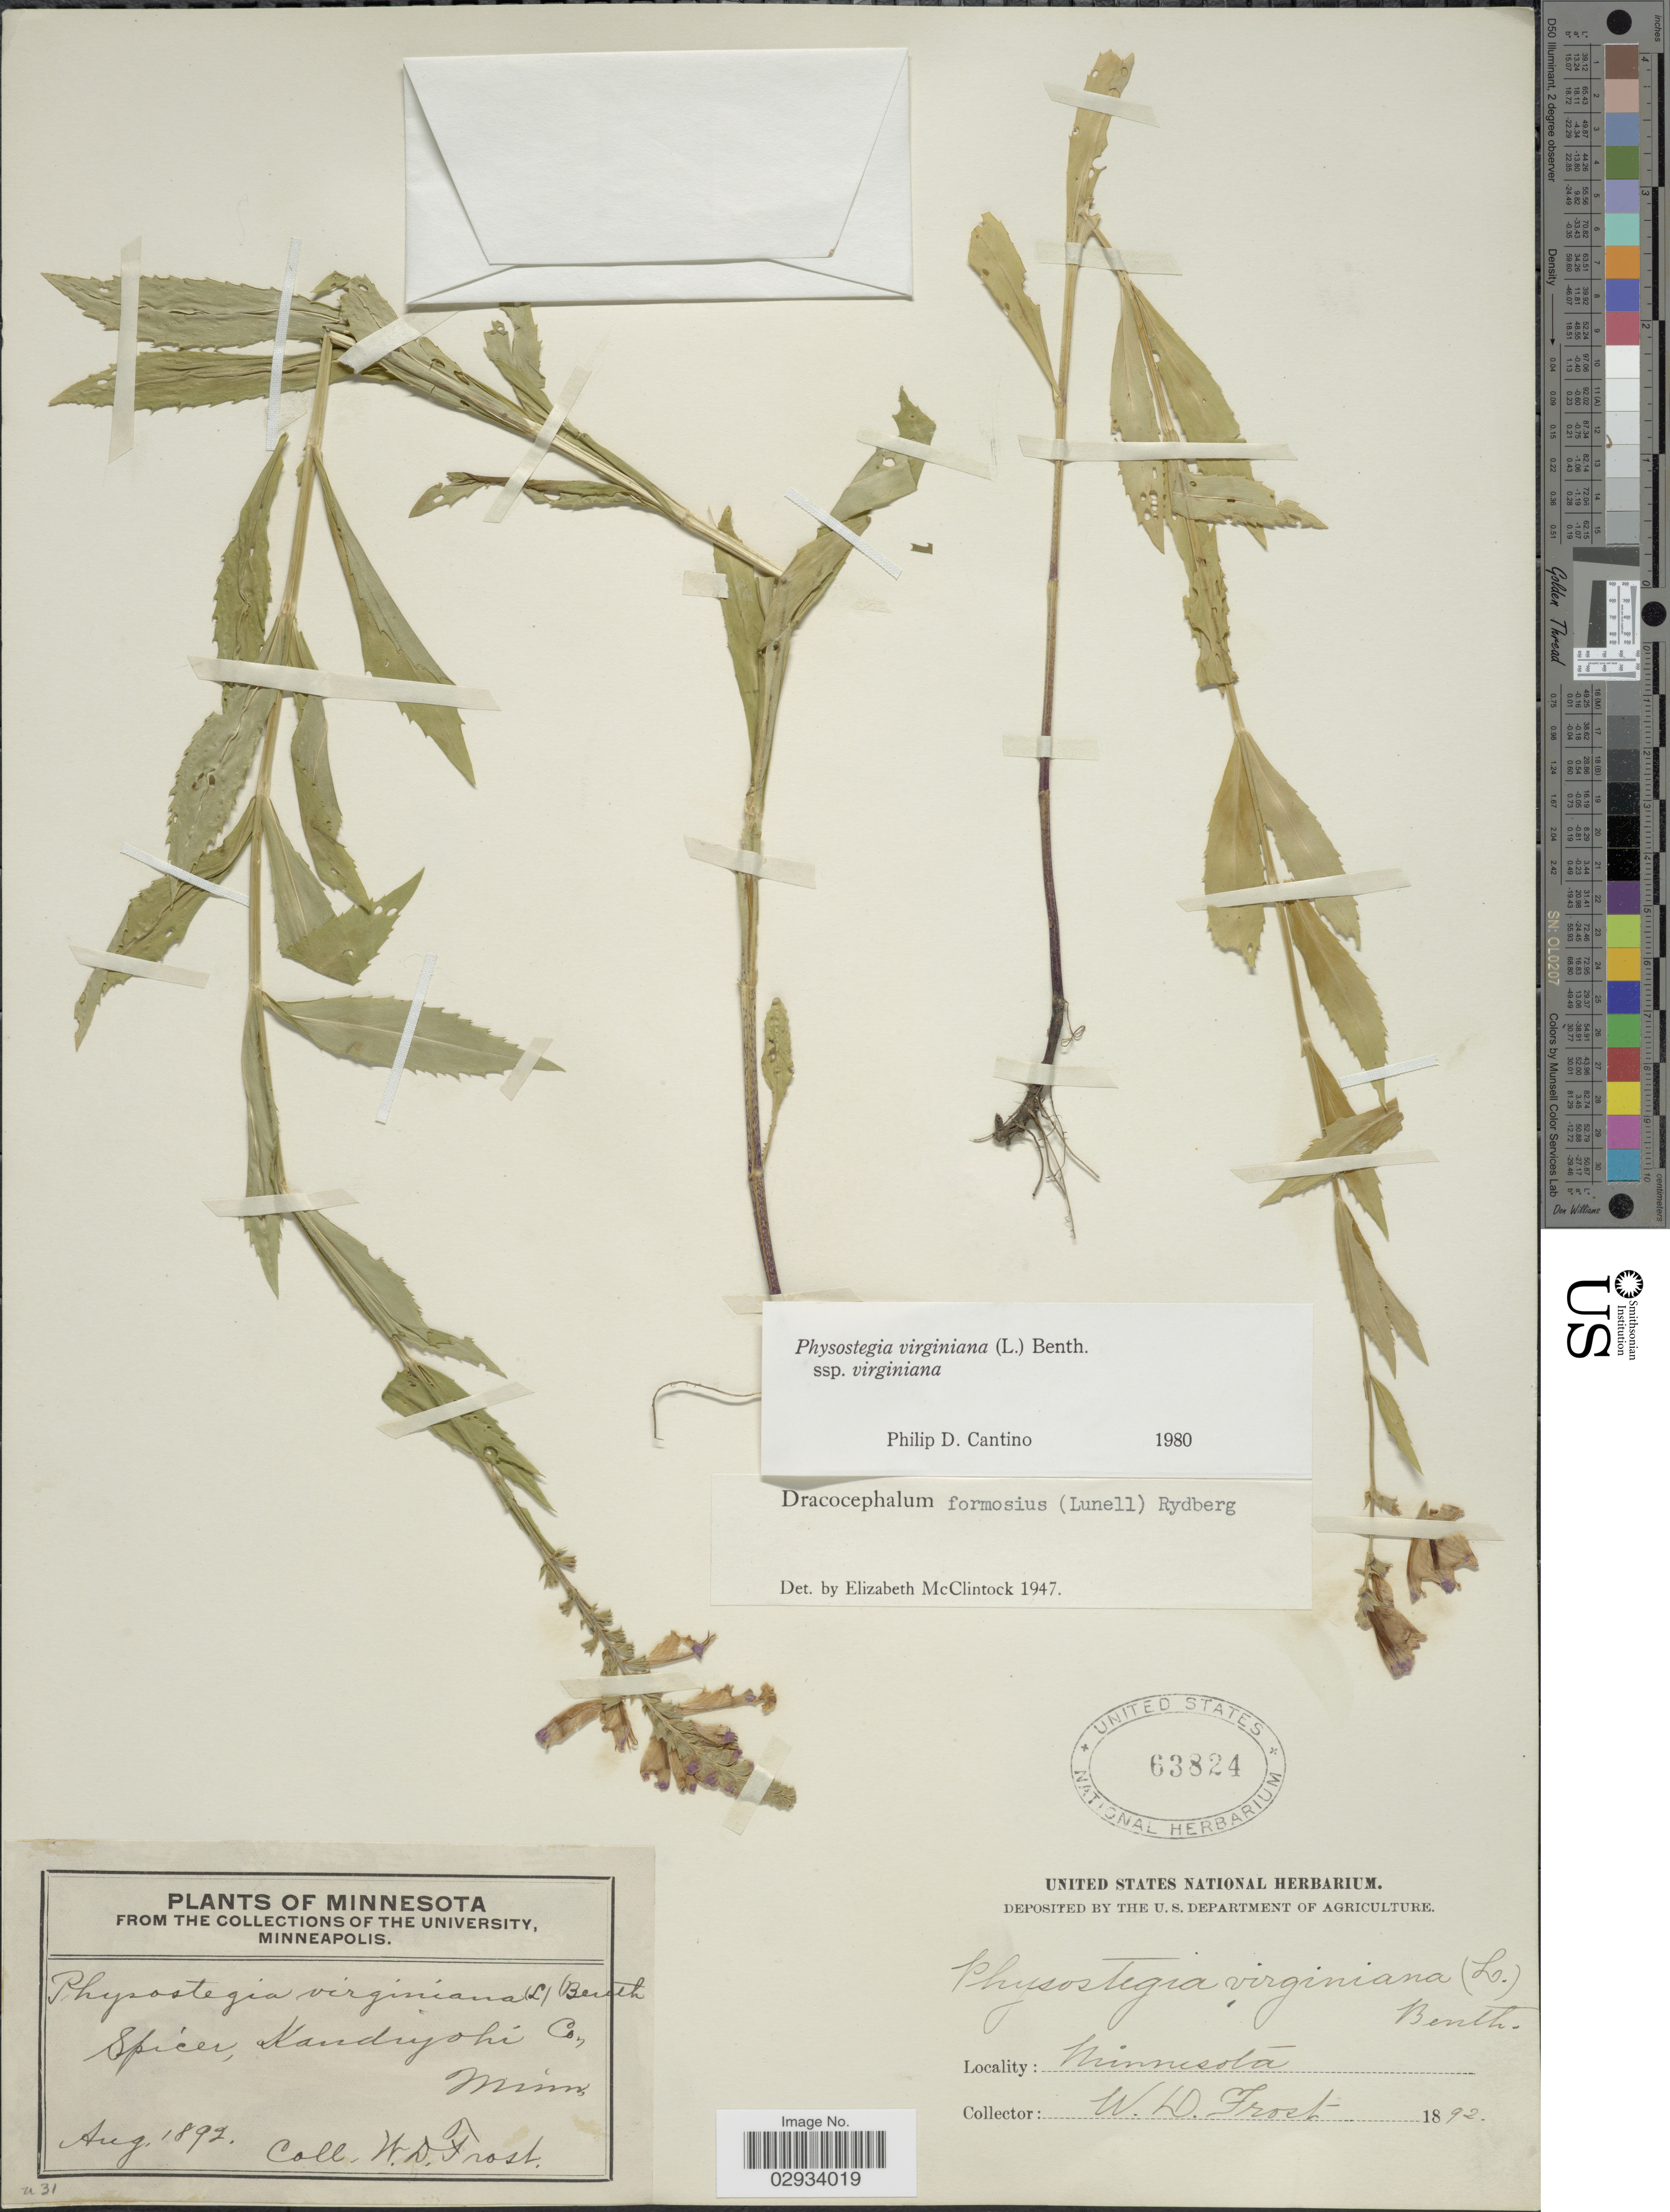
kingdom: Plantae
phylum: Tracheophyta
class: Magnoliopsida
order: Lamiales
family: Lamiaceae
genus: Physostegia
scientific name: Physostegia virginiana subsp. virginiana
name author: (L.) Benth.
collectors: W. Frost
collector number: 31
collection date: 1892-08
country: United States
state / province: Minnesota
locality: Spicer, Kandiyohi Co., Minn.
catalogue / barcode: US 63824